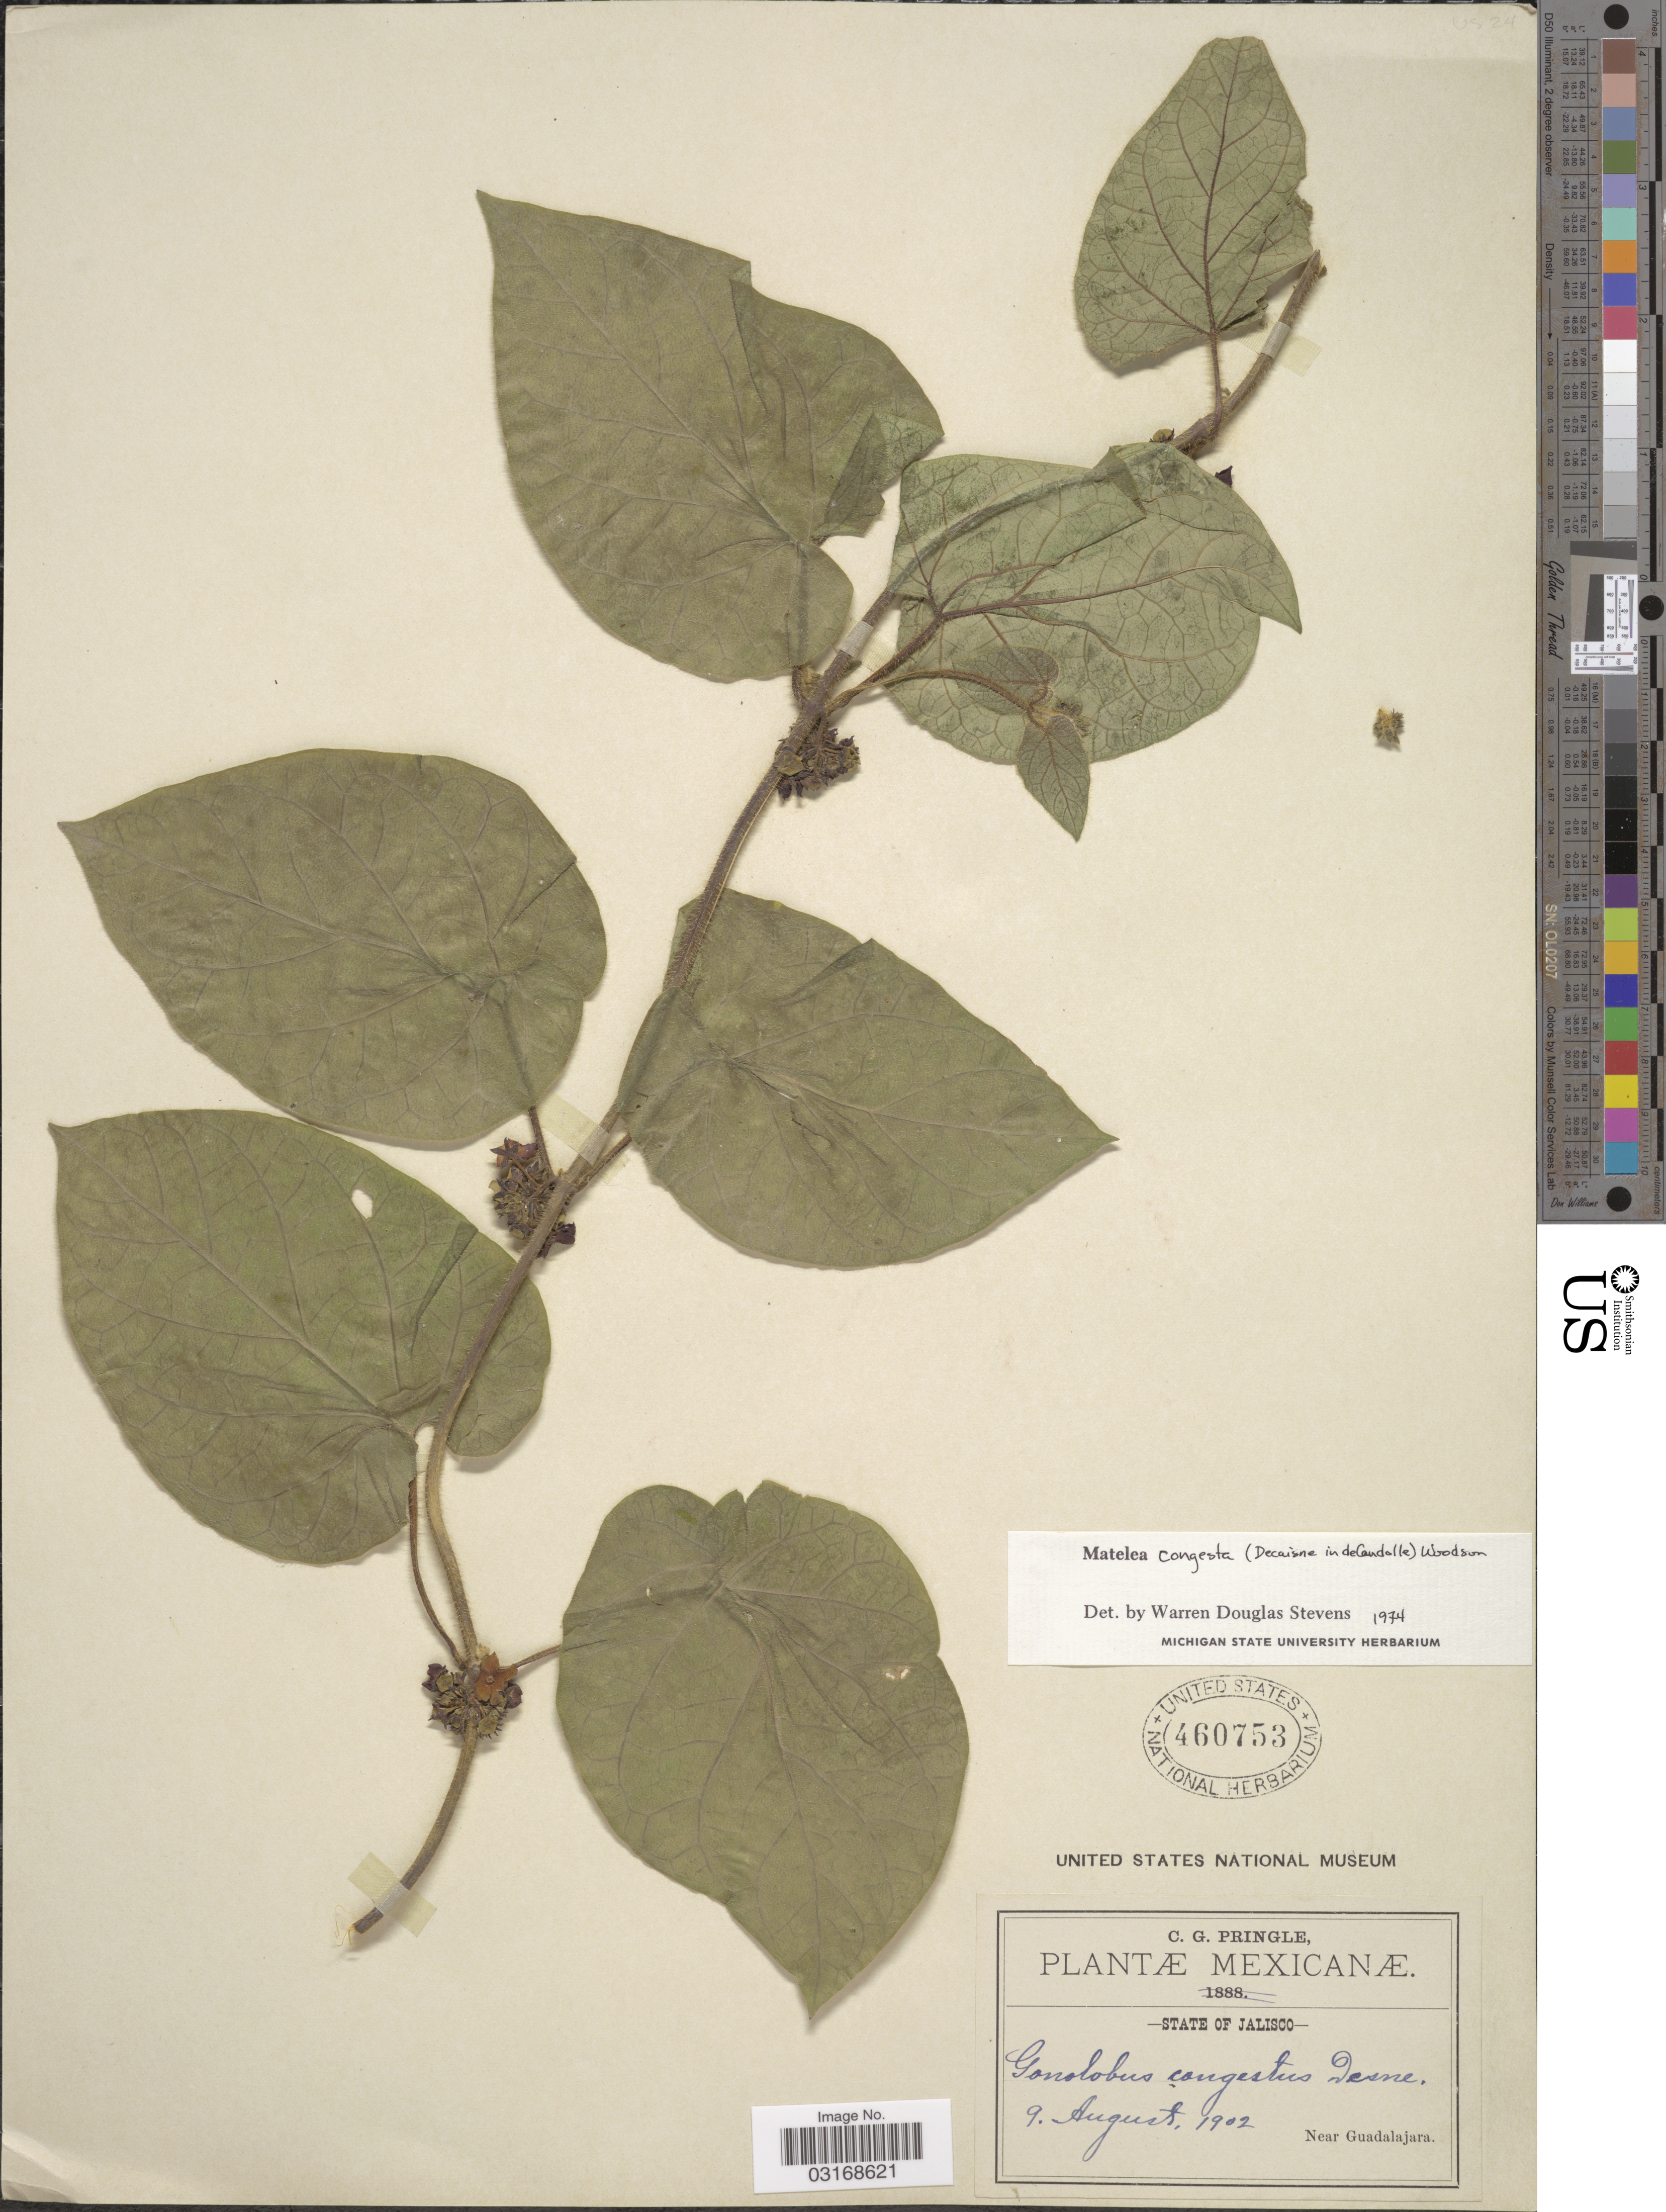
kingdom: Plantae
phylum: Tracheophyta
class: Magnoliopsida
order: Gentianales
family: Apocynaceae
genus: Matelea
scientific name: Matelea congesta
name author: (Decne.) Woodson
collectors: C. G. Pringle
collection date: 1902-08-09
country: Mexico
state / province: Jalisco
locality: State of Jalisco. Near Guadalajara.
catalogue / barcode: US 460753